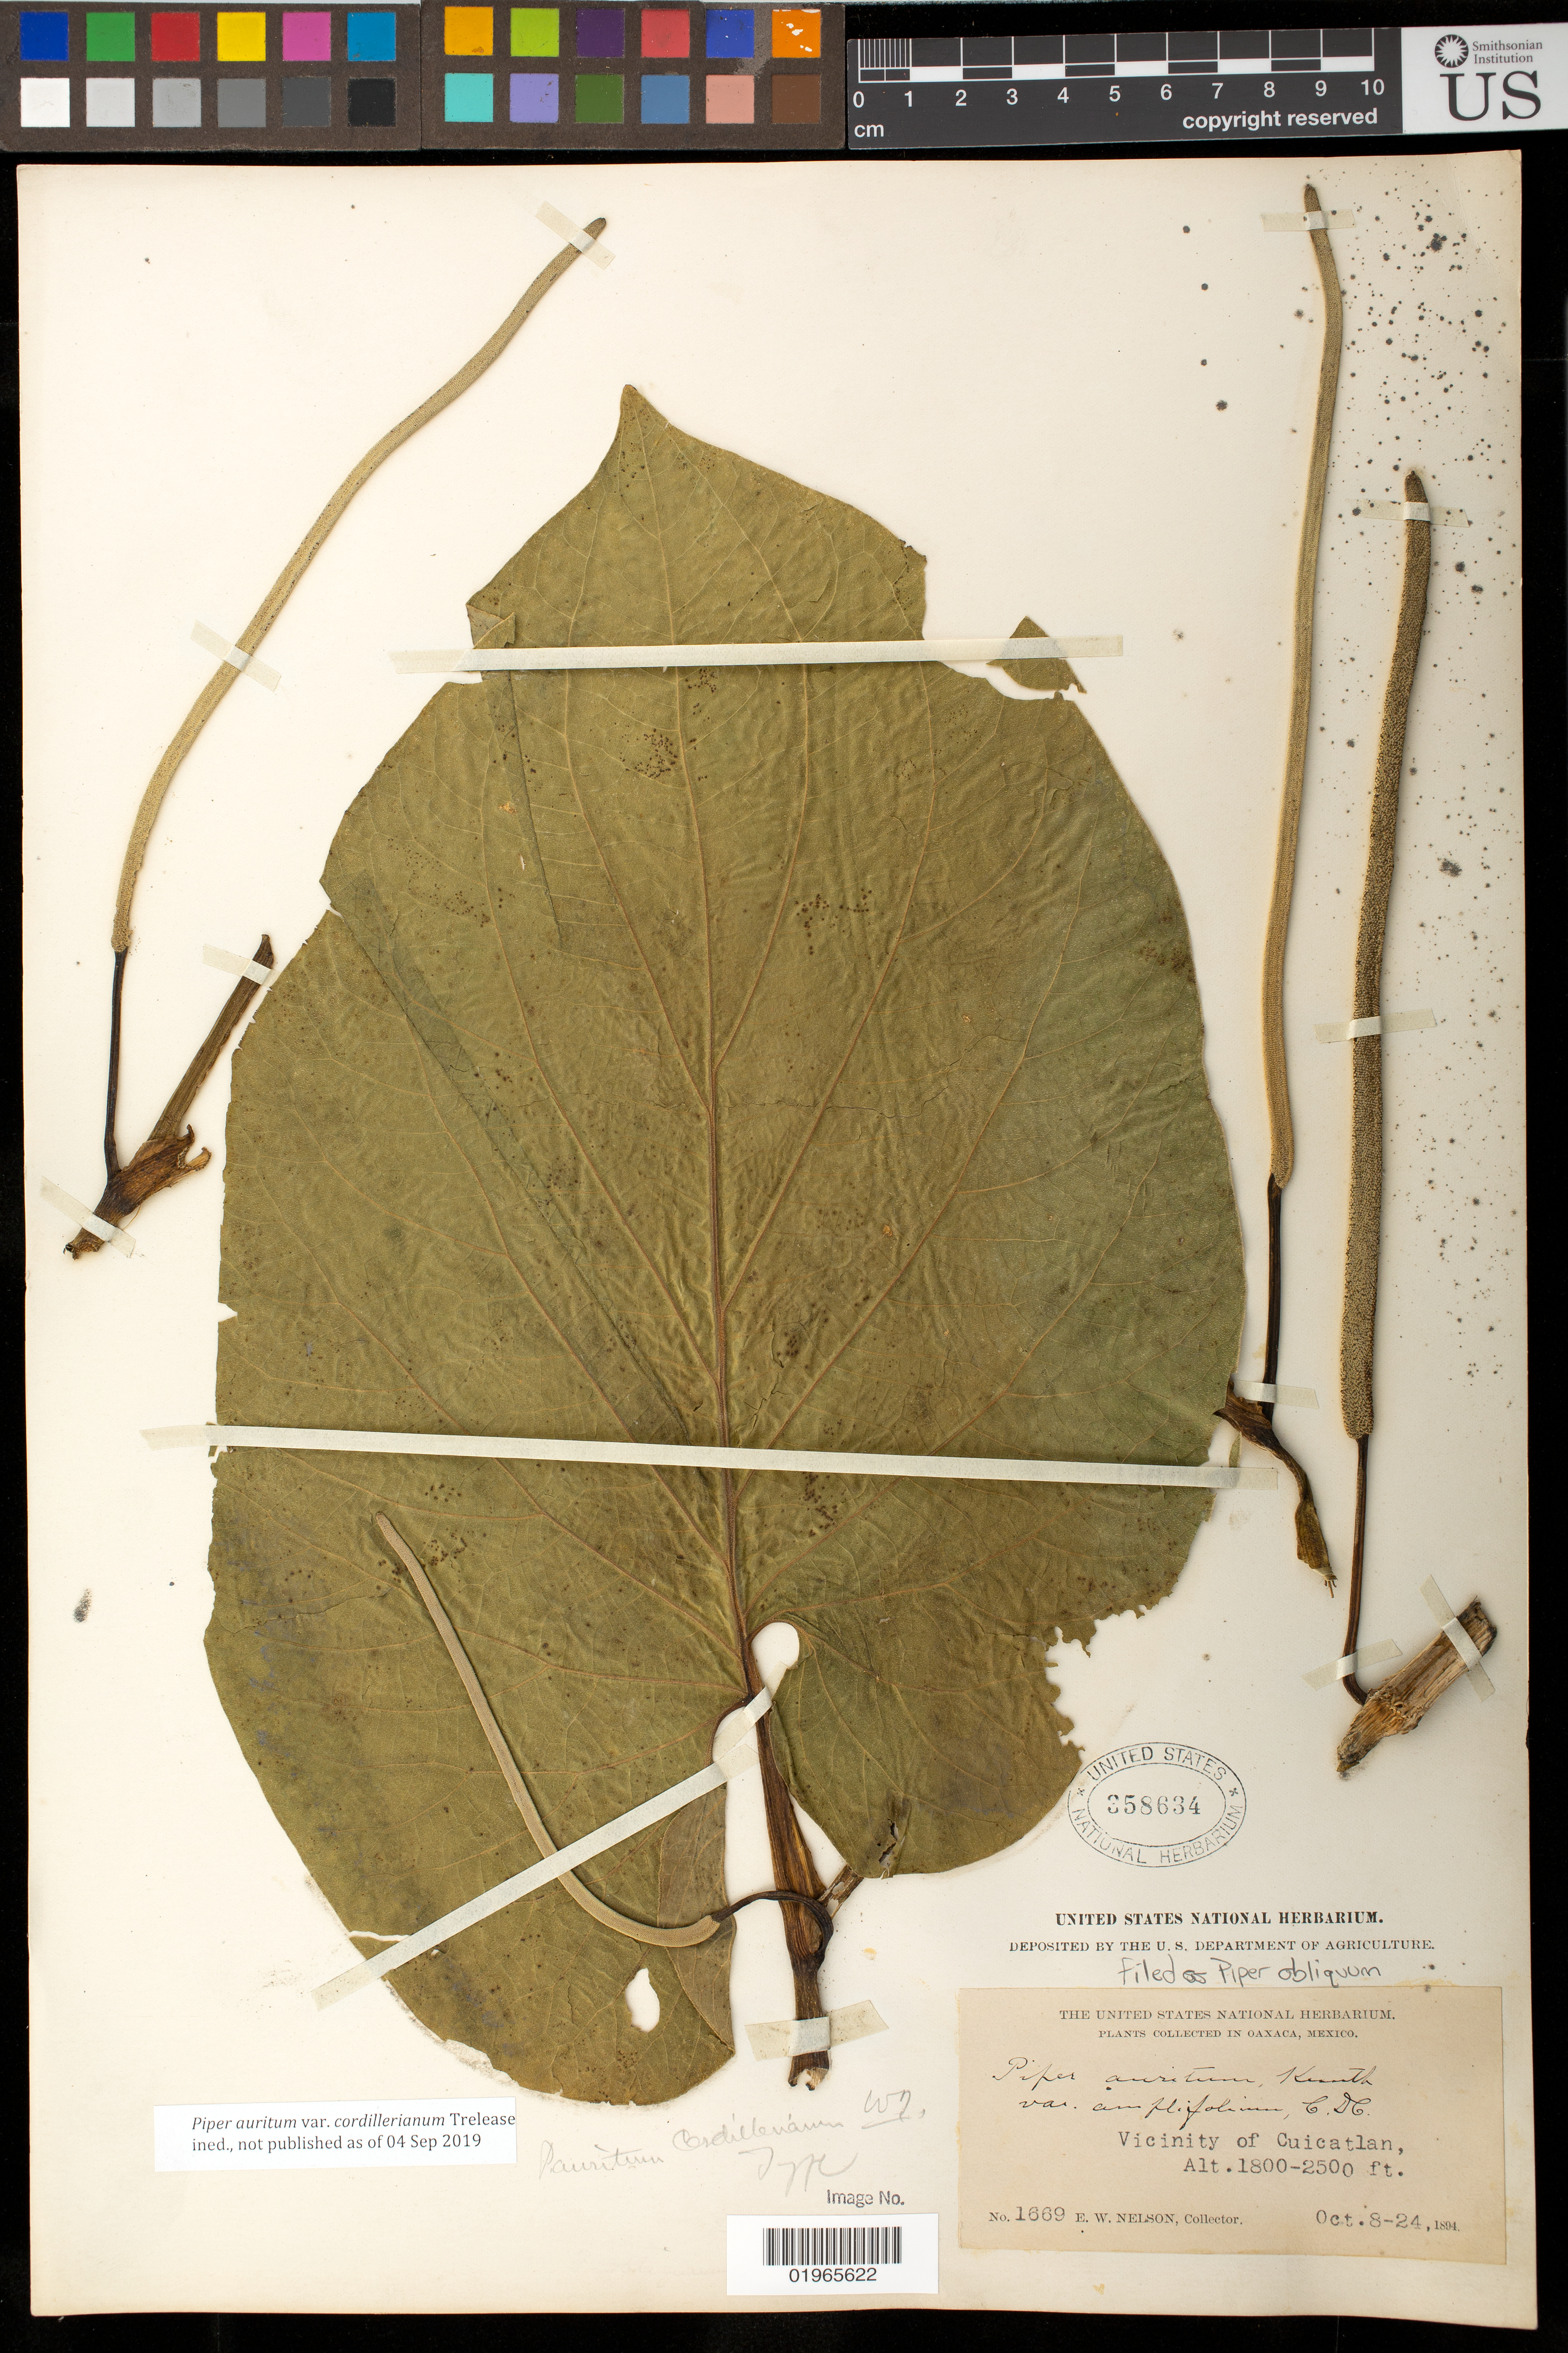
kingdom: Plantae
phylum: Tracheophyta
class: Magnoliopsida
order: Piperales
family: Piperaceae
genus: Piper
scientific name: Piper obliquum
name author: Ruiz & Pav.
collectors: E. W. Nelson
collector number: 1669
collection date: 1894-10-08/1894-10-24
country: Mexico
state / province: Oaxaca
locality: Mexico, in Oaxaca, vicinity of Cuicatlan.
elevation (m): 549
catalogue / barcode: US 358634